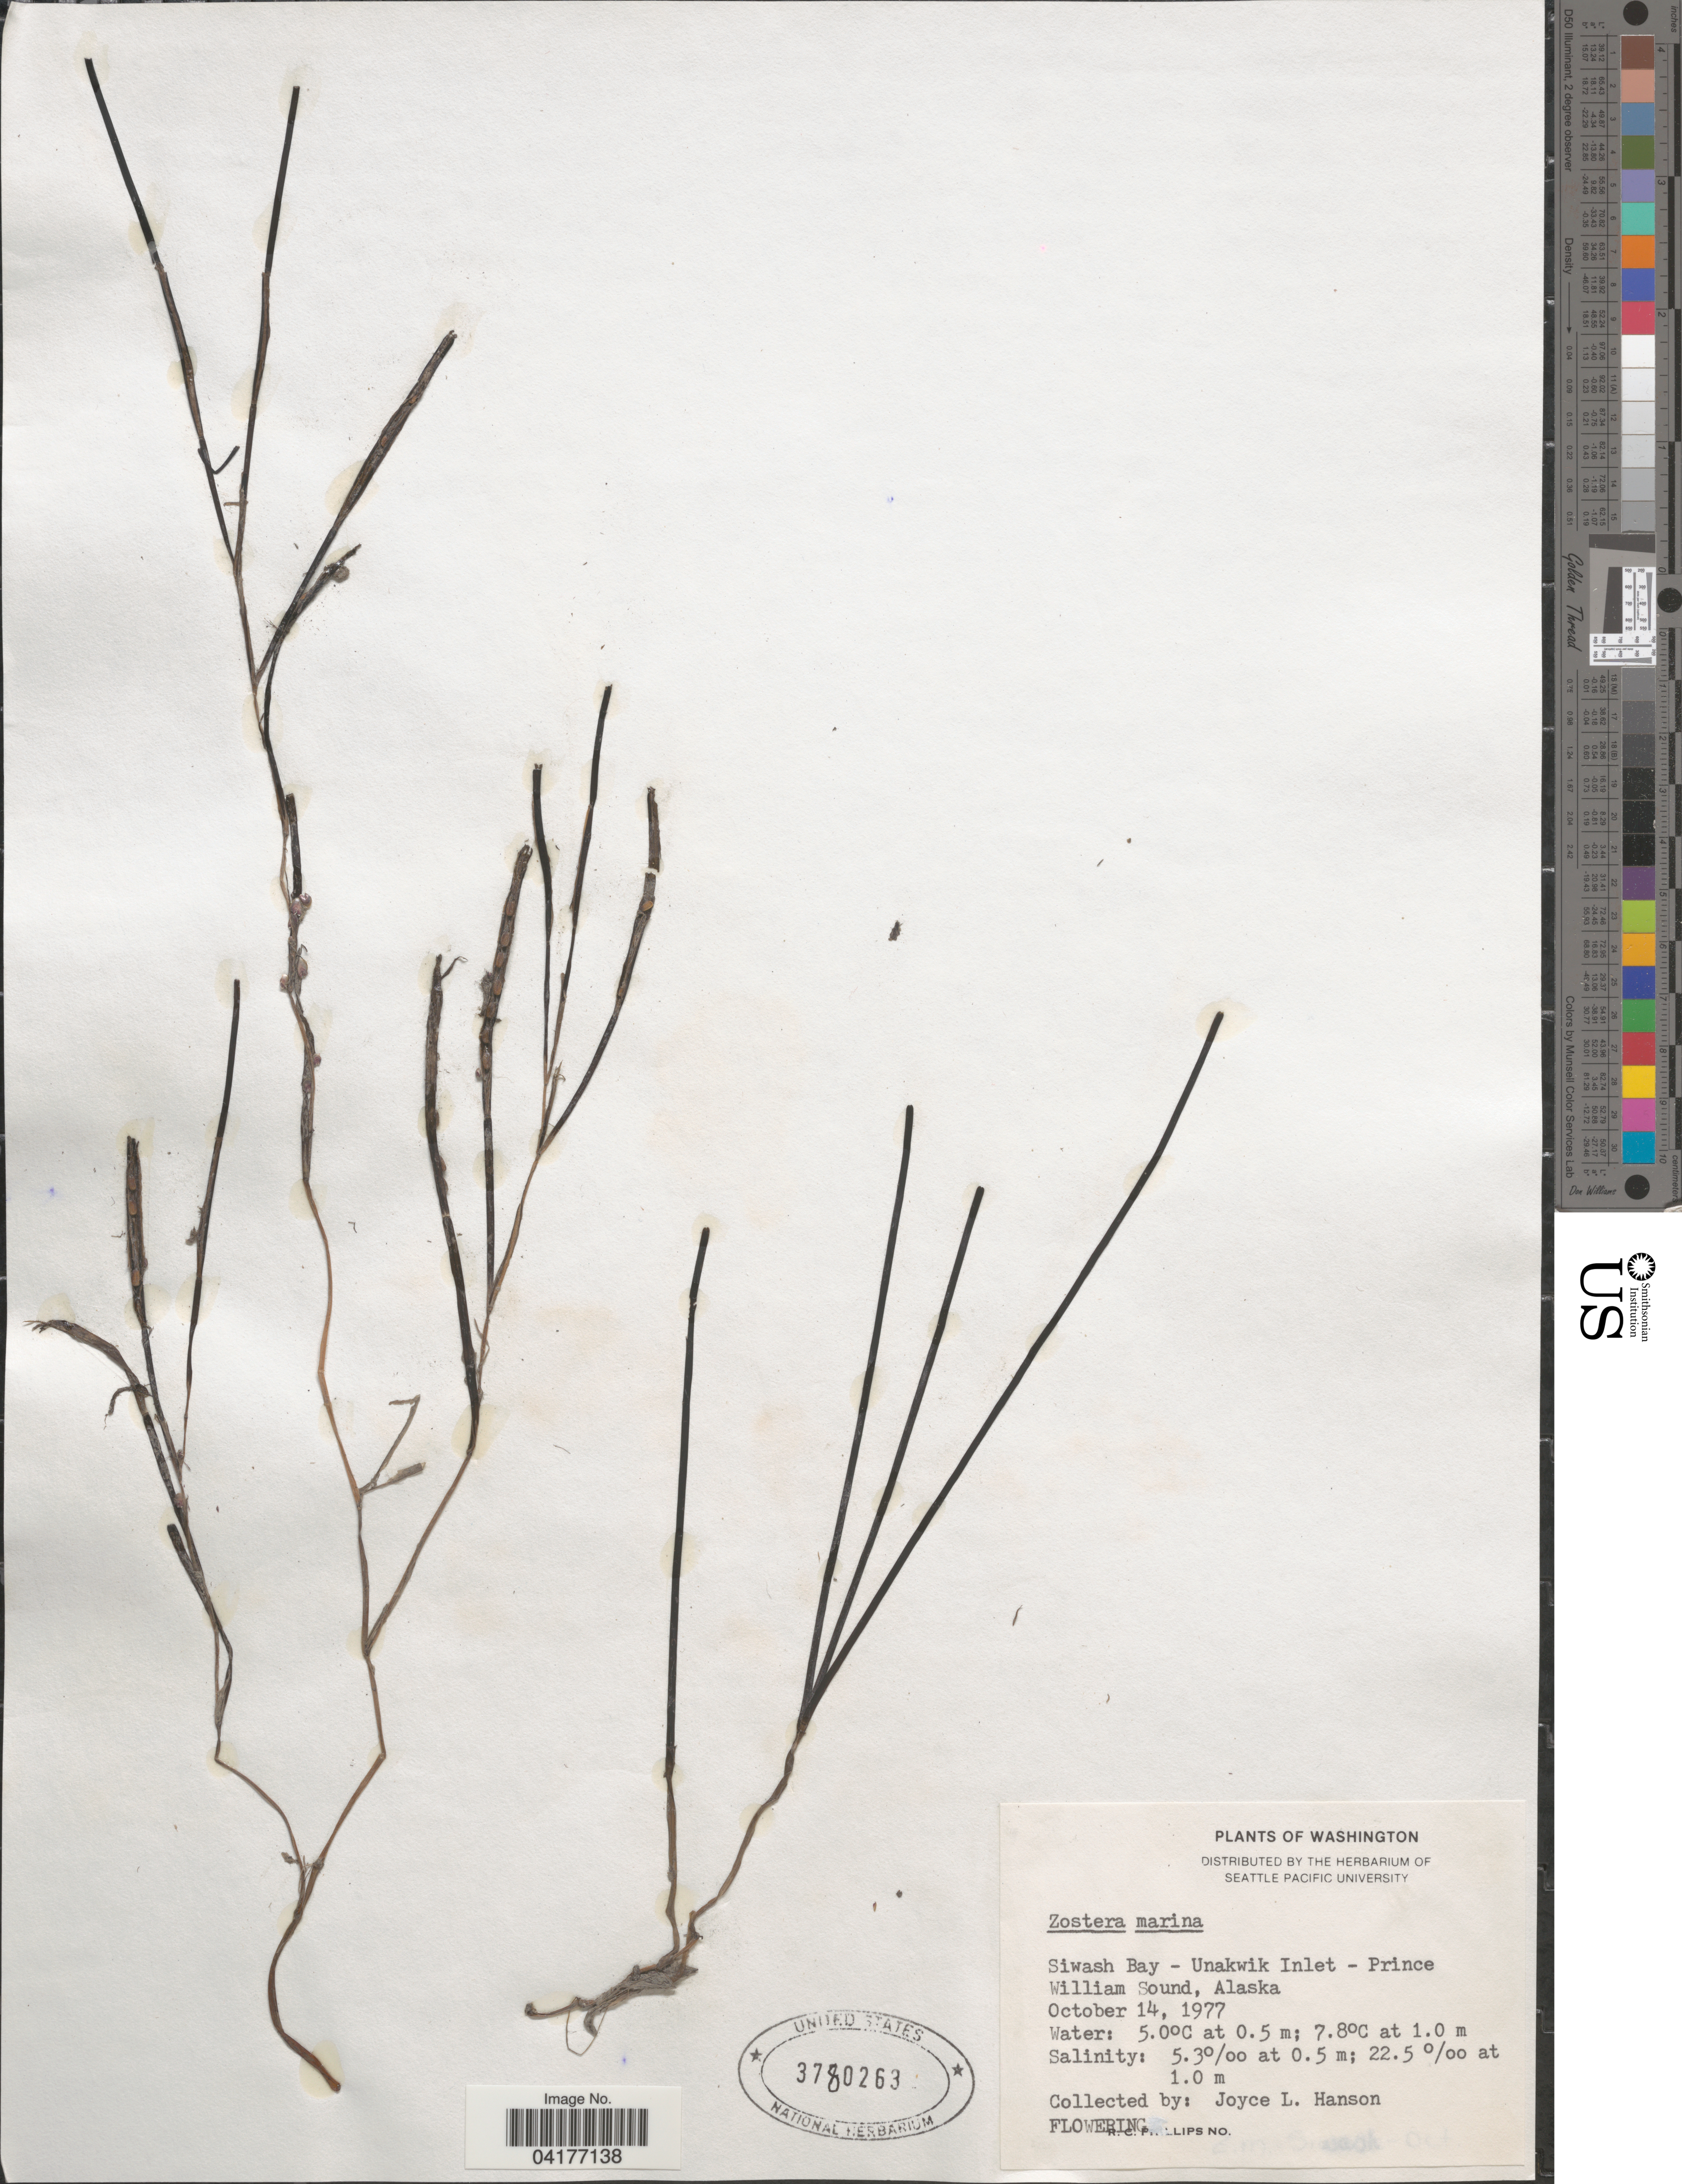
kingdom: Plantae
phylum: Tracheophyta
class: Liliopsida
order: Alismatales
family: Zosteraceae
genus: Zostera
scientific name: Zostera marina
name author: L.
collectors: J. Hanson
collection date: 1977-10-14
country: United States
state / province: Alaska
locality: Siwash Bay - Unakwik Inlet - Prince William Sound.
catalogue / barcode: US 3780263